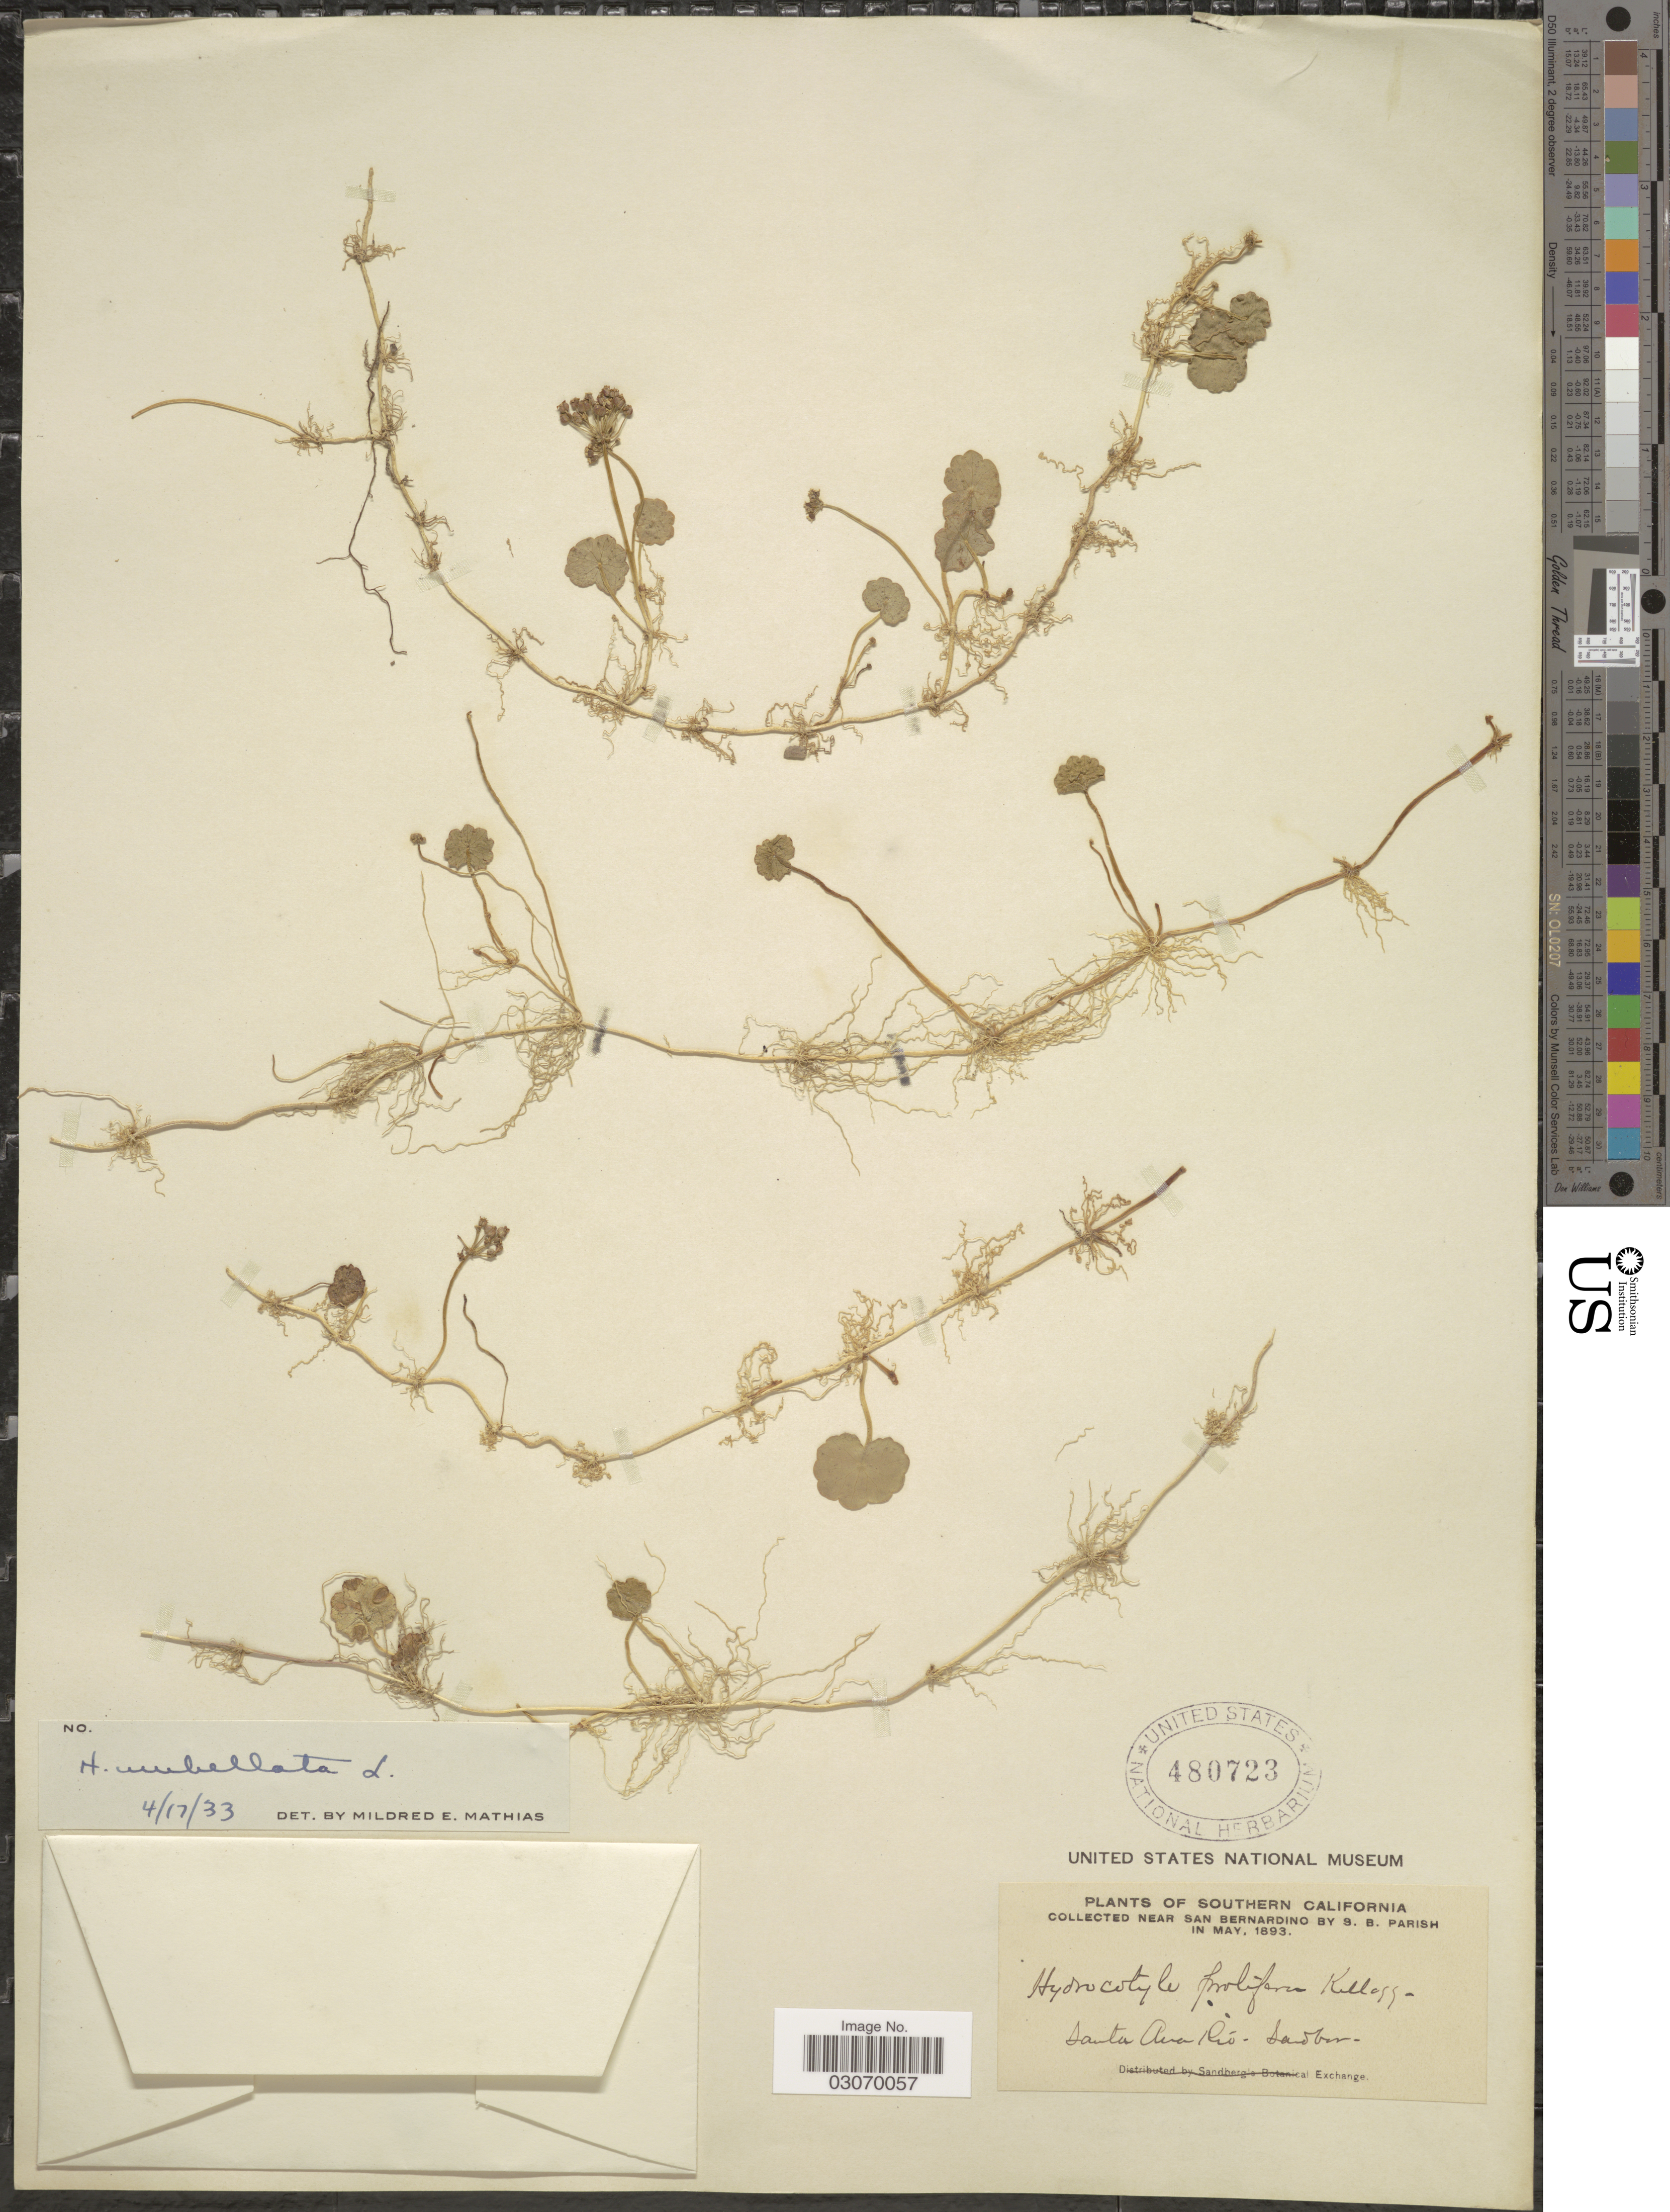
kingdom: Plantae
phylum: Tracheophyta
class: Magnoliopsida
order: Apiales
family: Araliaceae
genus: Hydrocotyle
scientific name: Hydrocotyle umbellata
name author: L.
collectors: S. B. Parish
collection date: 1893-05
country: United States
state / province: California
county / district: San Bernardino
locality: Southern California, near San Bernardino. Santa Ana Río.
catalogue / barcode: US 480723